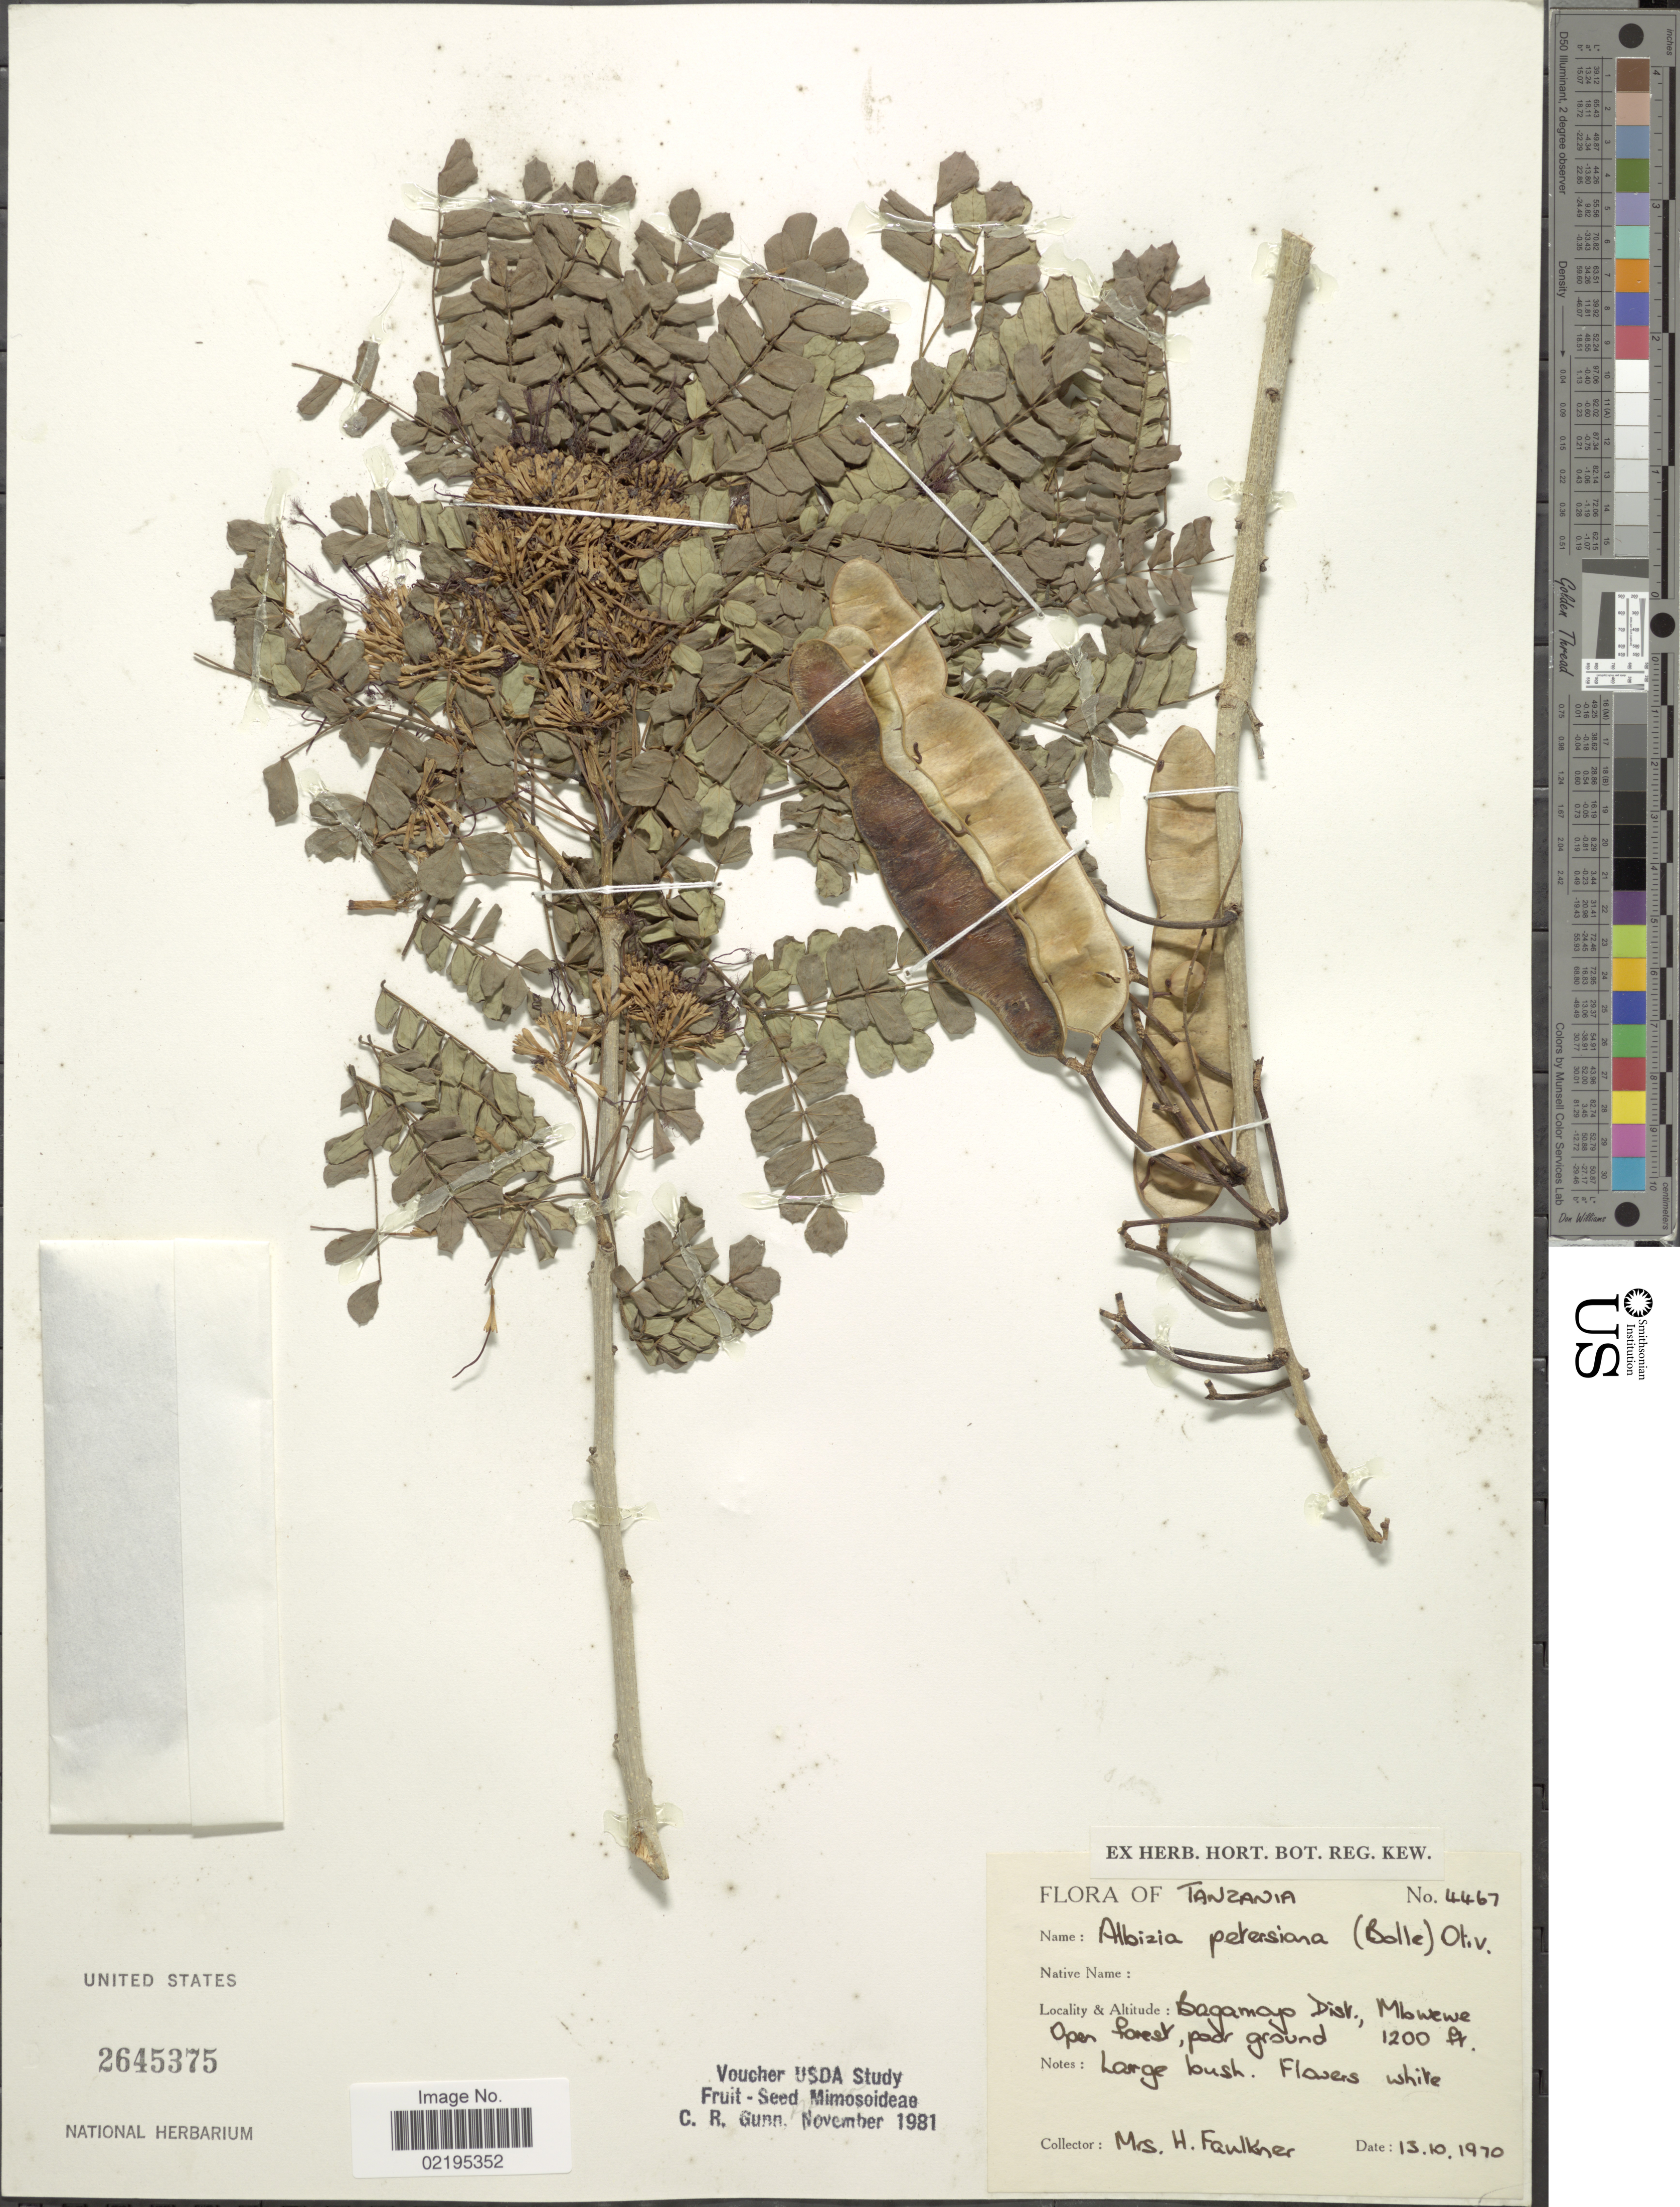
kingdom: Plantae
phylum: Tracheophyta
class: Magnoliopsida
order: Fabales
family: Fabaceae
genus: Albizia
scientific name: Albizia petersiana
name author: (Bolle) Oliv.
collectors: H. Faulkner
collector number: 4467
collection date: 1970-10-13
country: Tanzania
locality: Dagamayo Distr. Mbwewe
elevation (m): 366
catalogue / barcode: US 2645375